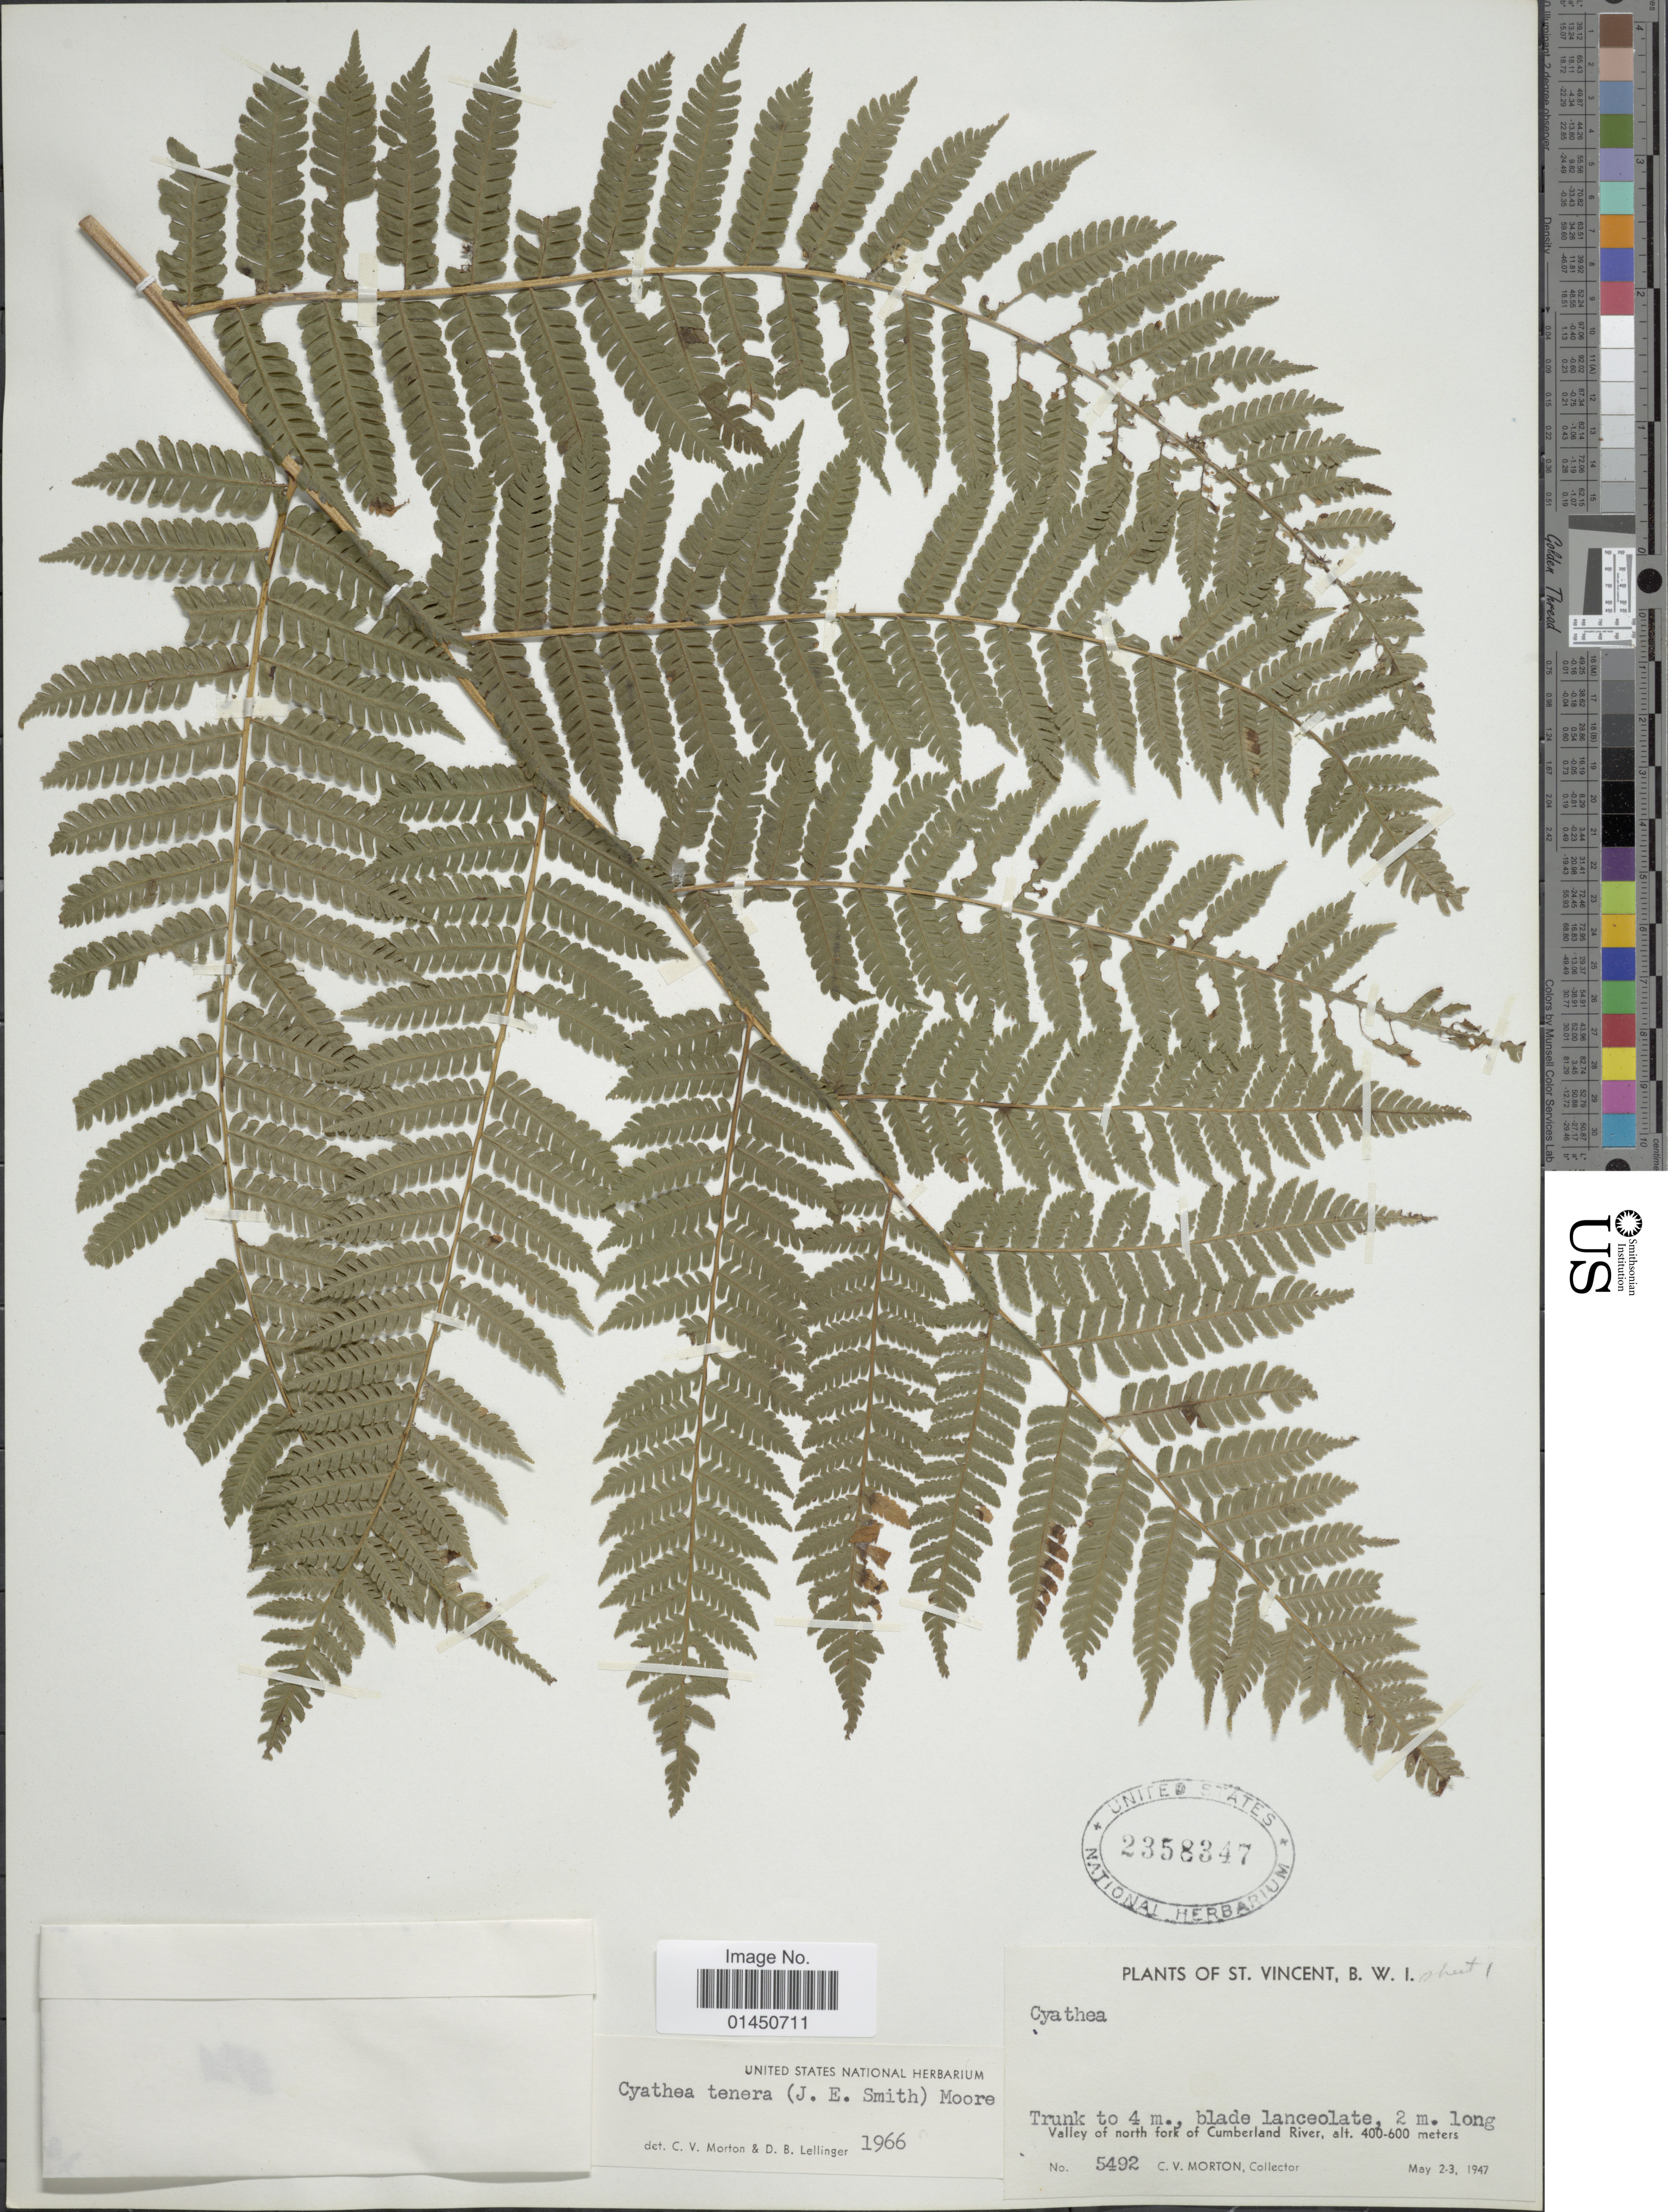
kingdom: Plantae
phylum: Tracheophyta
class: Polypodiopsida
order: Cyatheales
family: Cyatheaceae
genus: Cyathea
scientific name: Cyathea tenera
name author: (J. Sm. ex Hook.) T. Moore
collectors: C. V. Morton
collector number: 5492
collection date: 1947-05-02/1947-05-03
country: St. Vincent - Grenadines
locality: St. Vincent, Valley of north fork of Cumberland River.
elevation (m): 400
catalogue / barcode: US 2358347